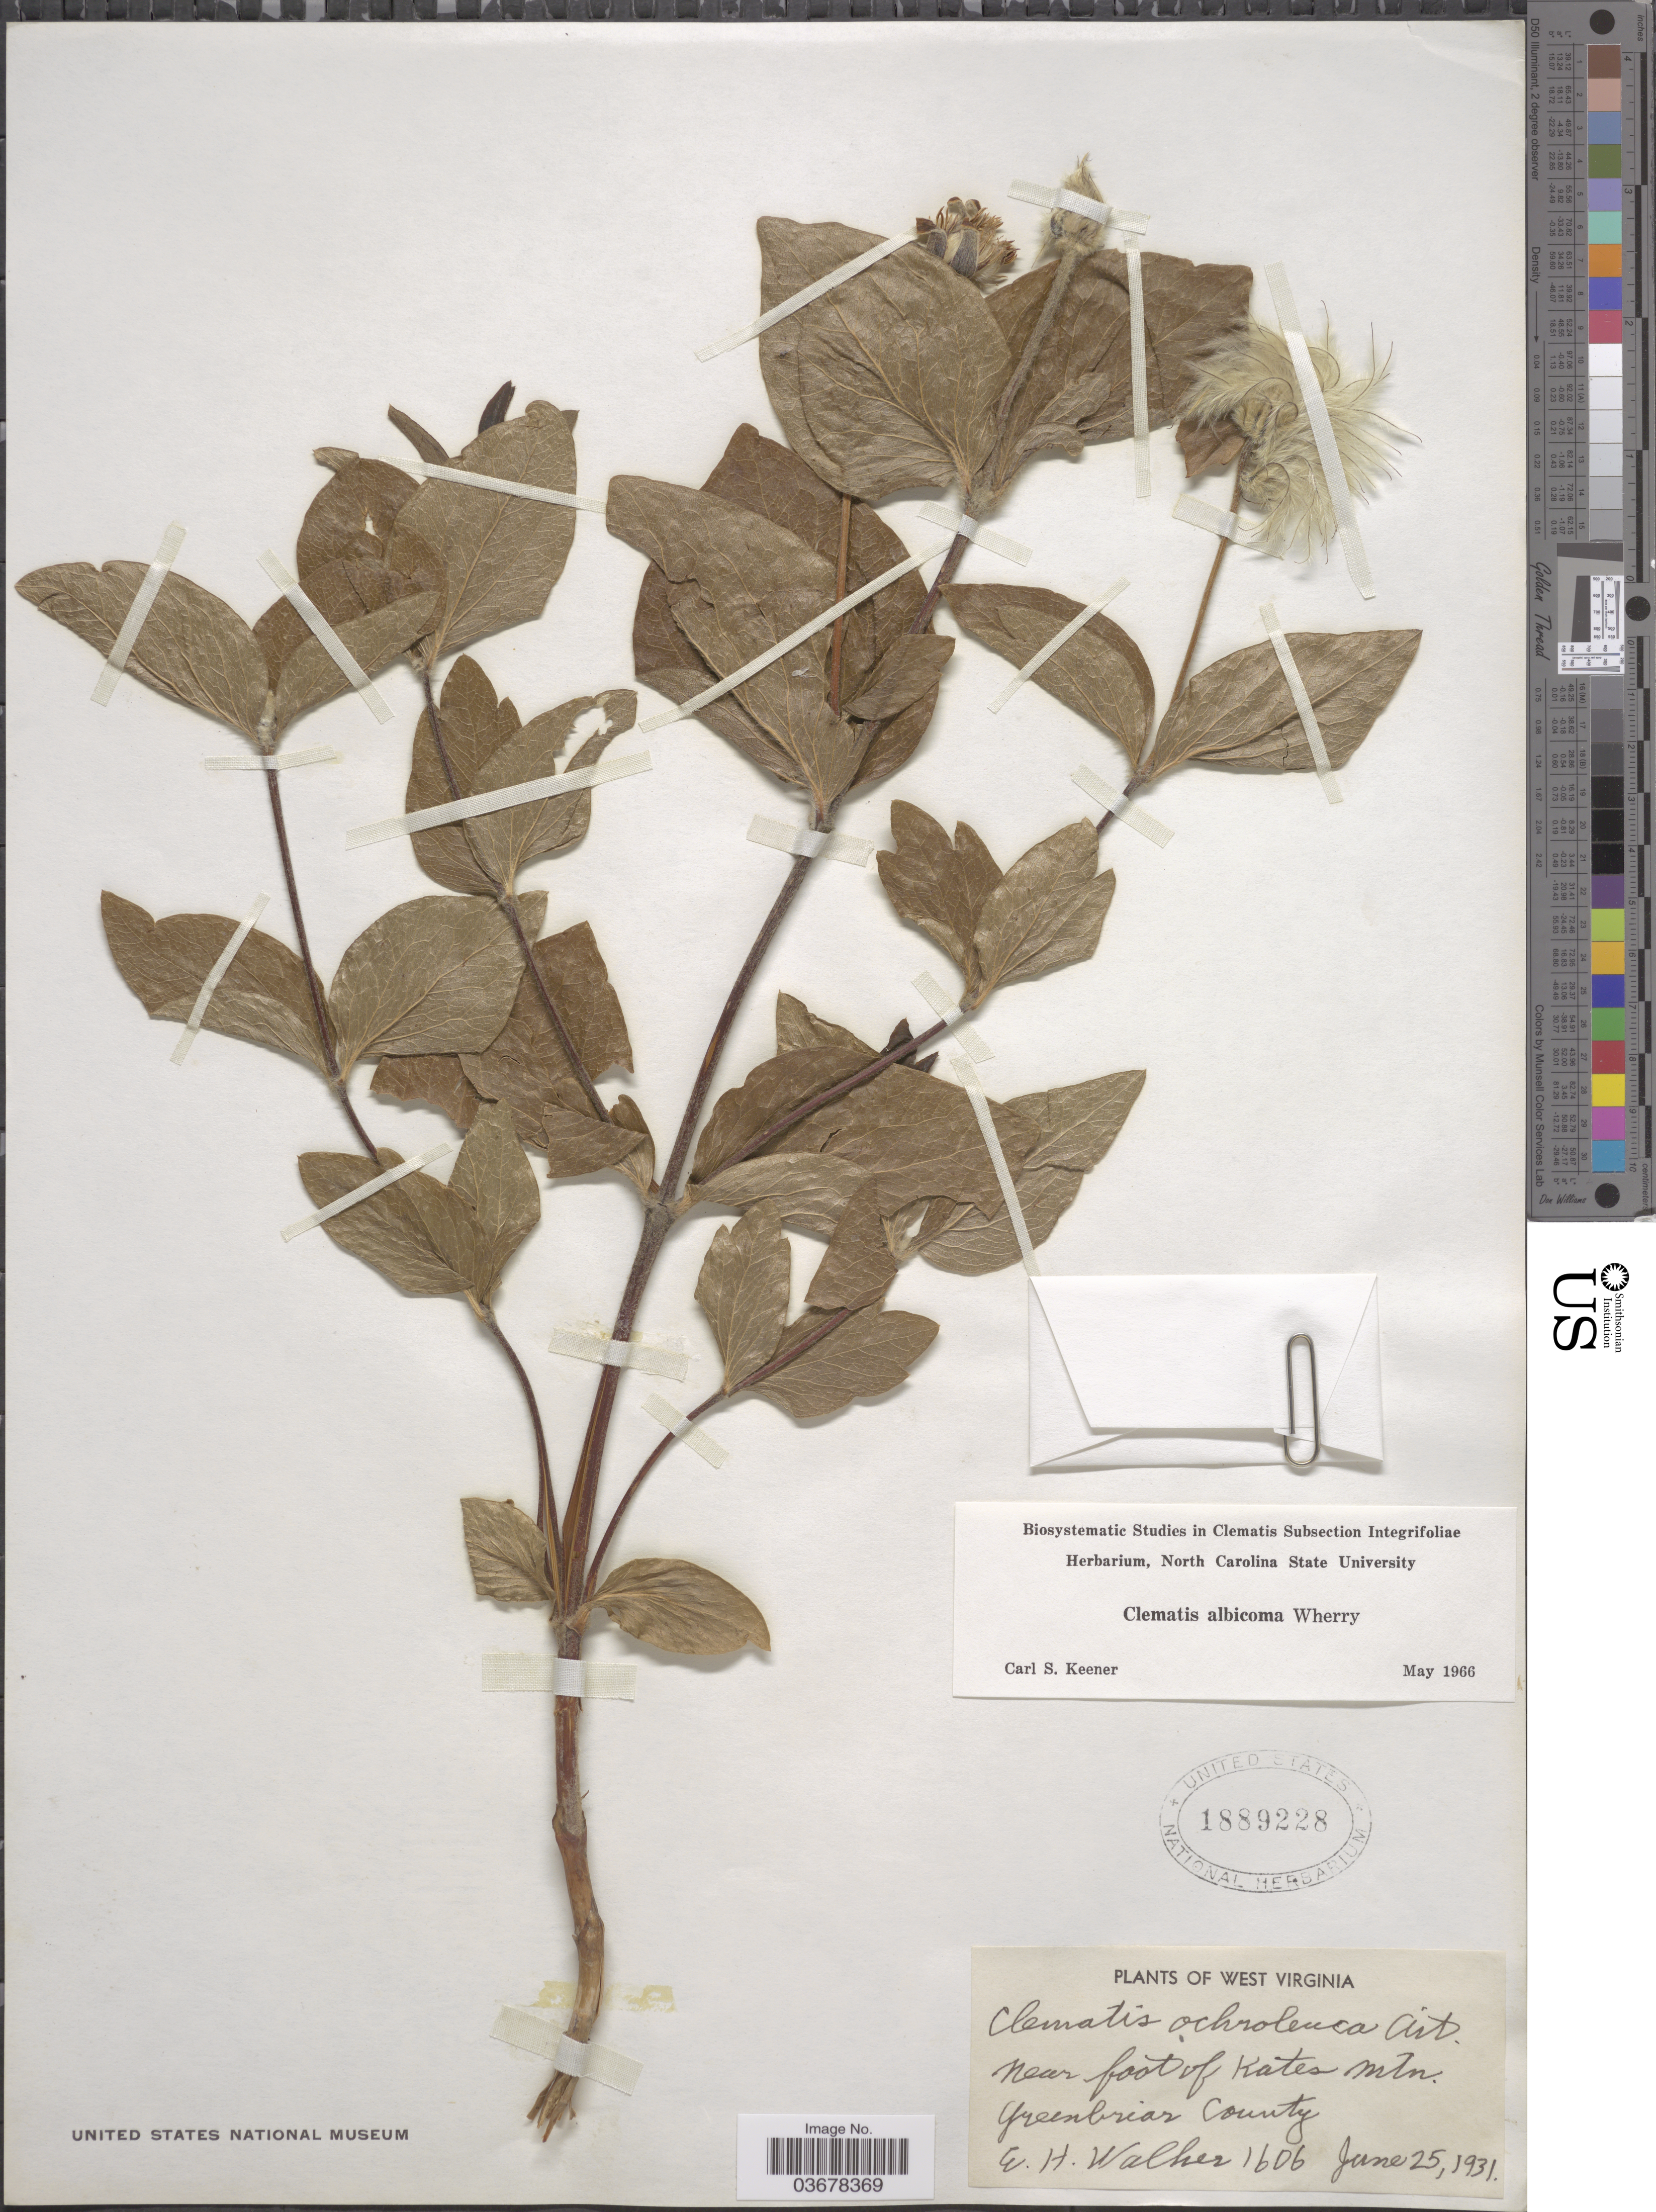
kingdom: Plantae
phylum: Tracheophyta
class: Magnoliopsida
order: Ranunculales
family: Ranunculaceae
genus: Clematis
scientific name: Clematis viorna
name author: L.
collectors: E. H. Walker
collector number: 1606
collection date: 1931-06-25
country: United States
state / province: West Virginia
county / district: Greenbrier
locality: Near foot of Kates Mtn. Greenbriar County.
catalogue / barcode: US 1889228